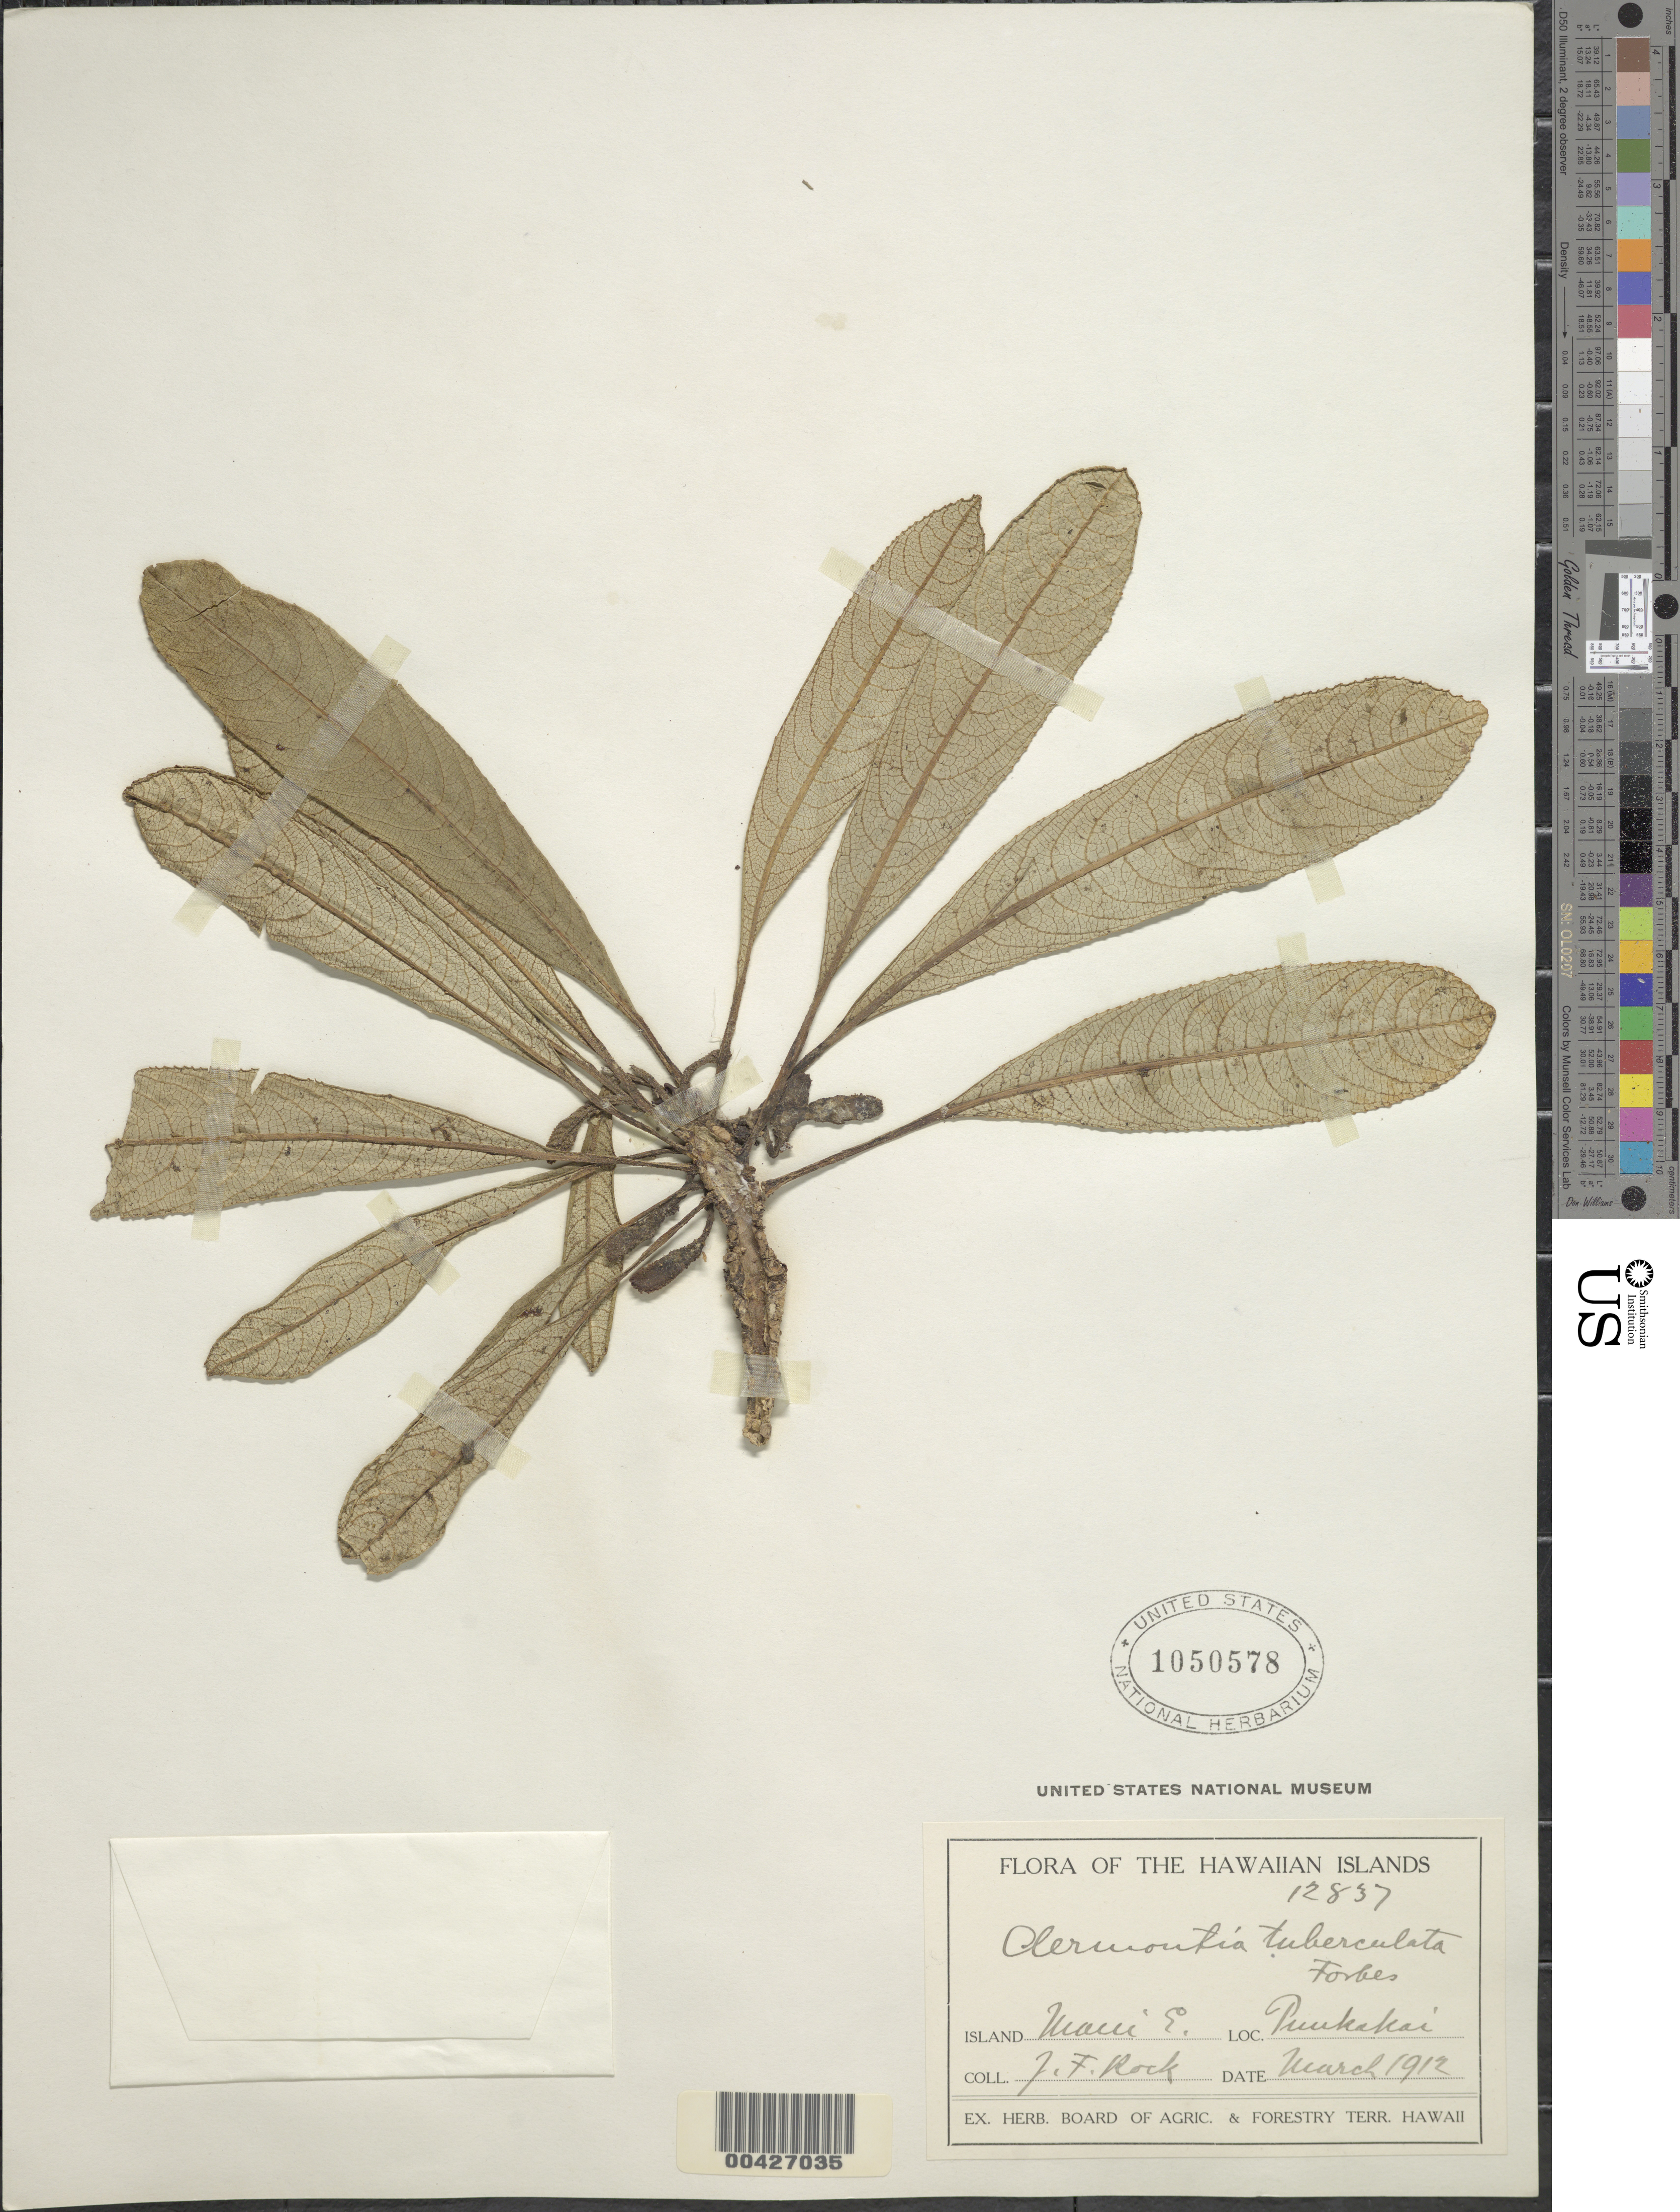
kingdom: Plantae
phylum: Tracheophyta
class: Magnoliopsida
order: Asterales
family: Campanulaceae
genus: Clermontia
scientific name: Clermontia tuberculata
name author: C.N. Forbes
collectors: J. F. Rock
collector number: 12837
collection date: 1912-03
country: United States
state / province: Hawaii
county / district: Maui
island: Maui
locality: Punkakai.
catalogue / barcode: US 1050578